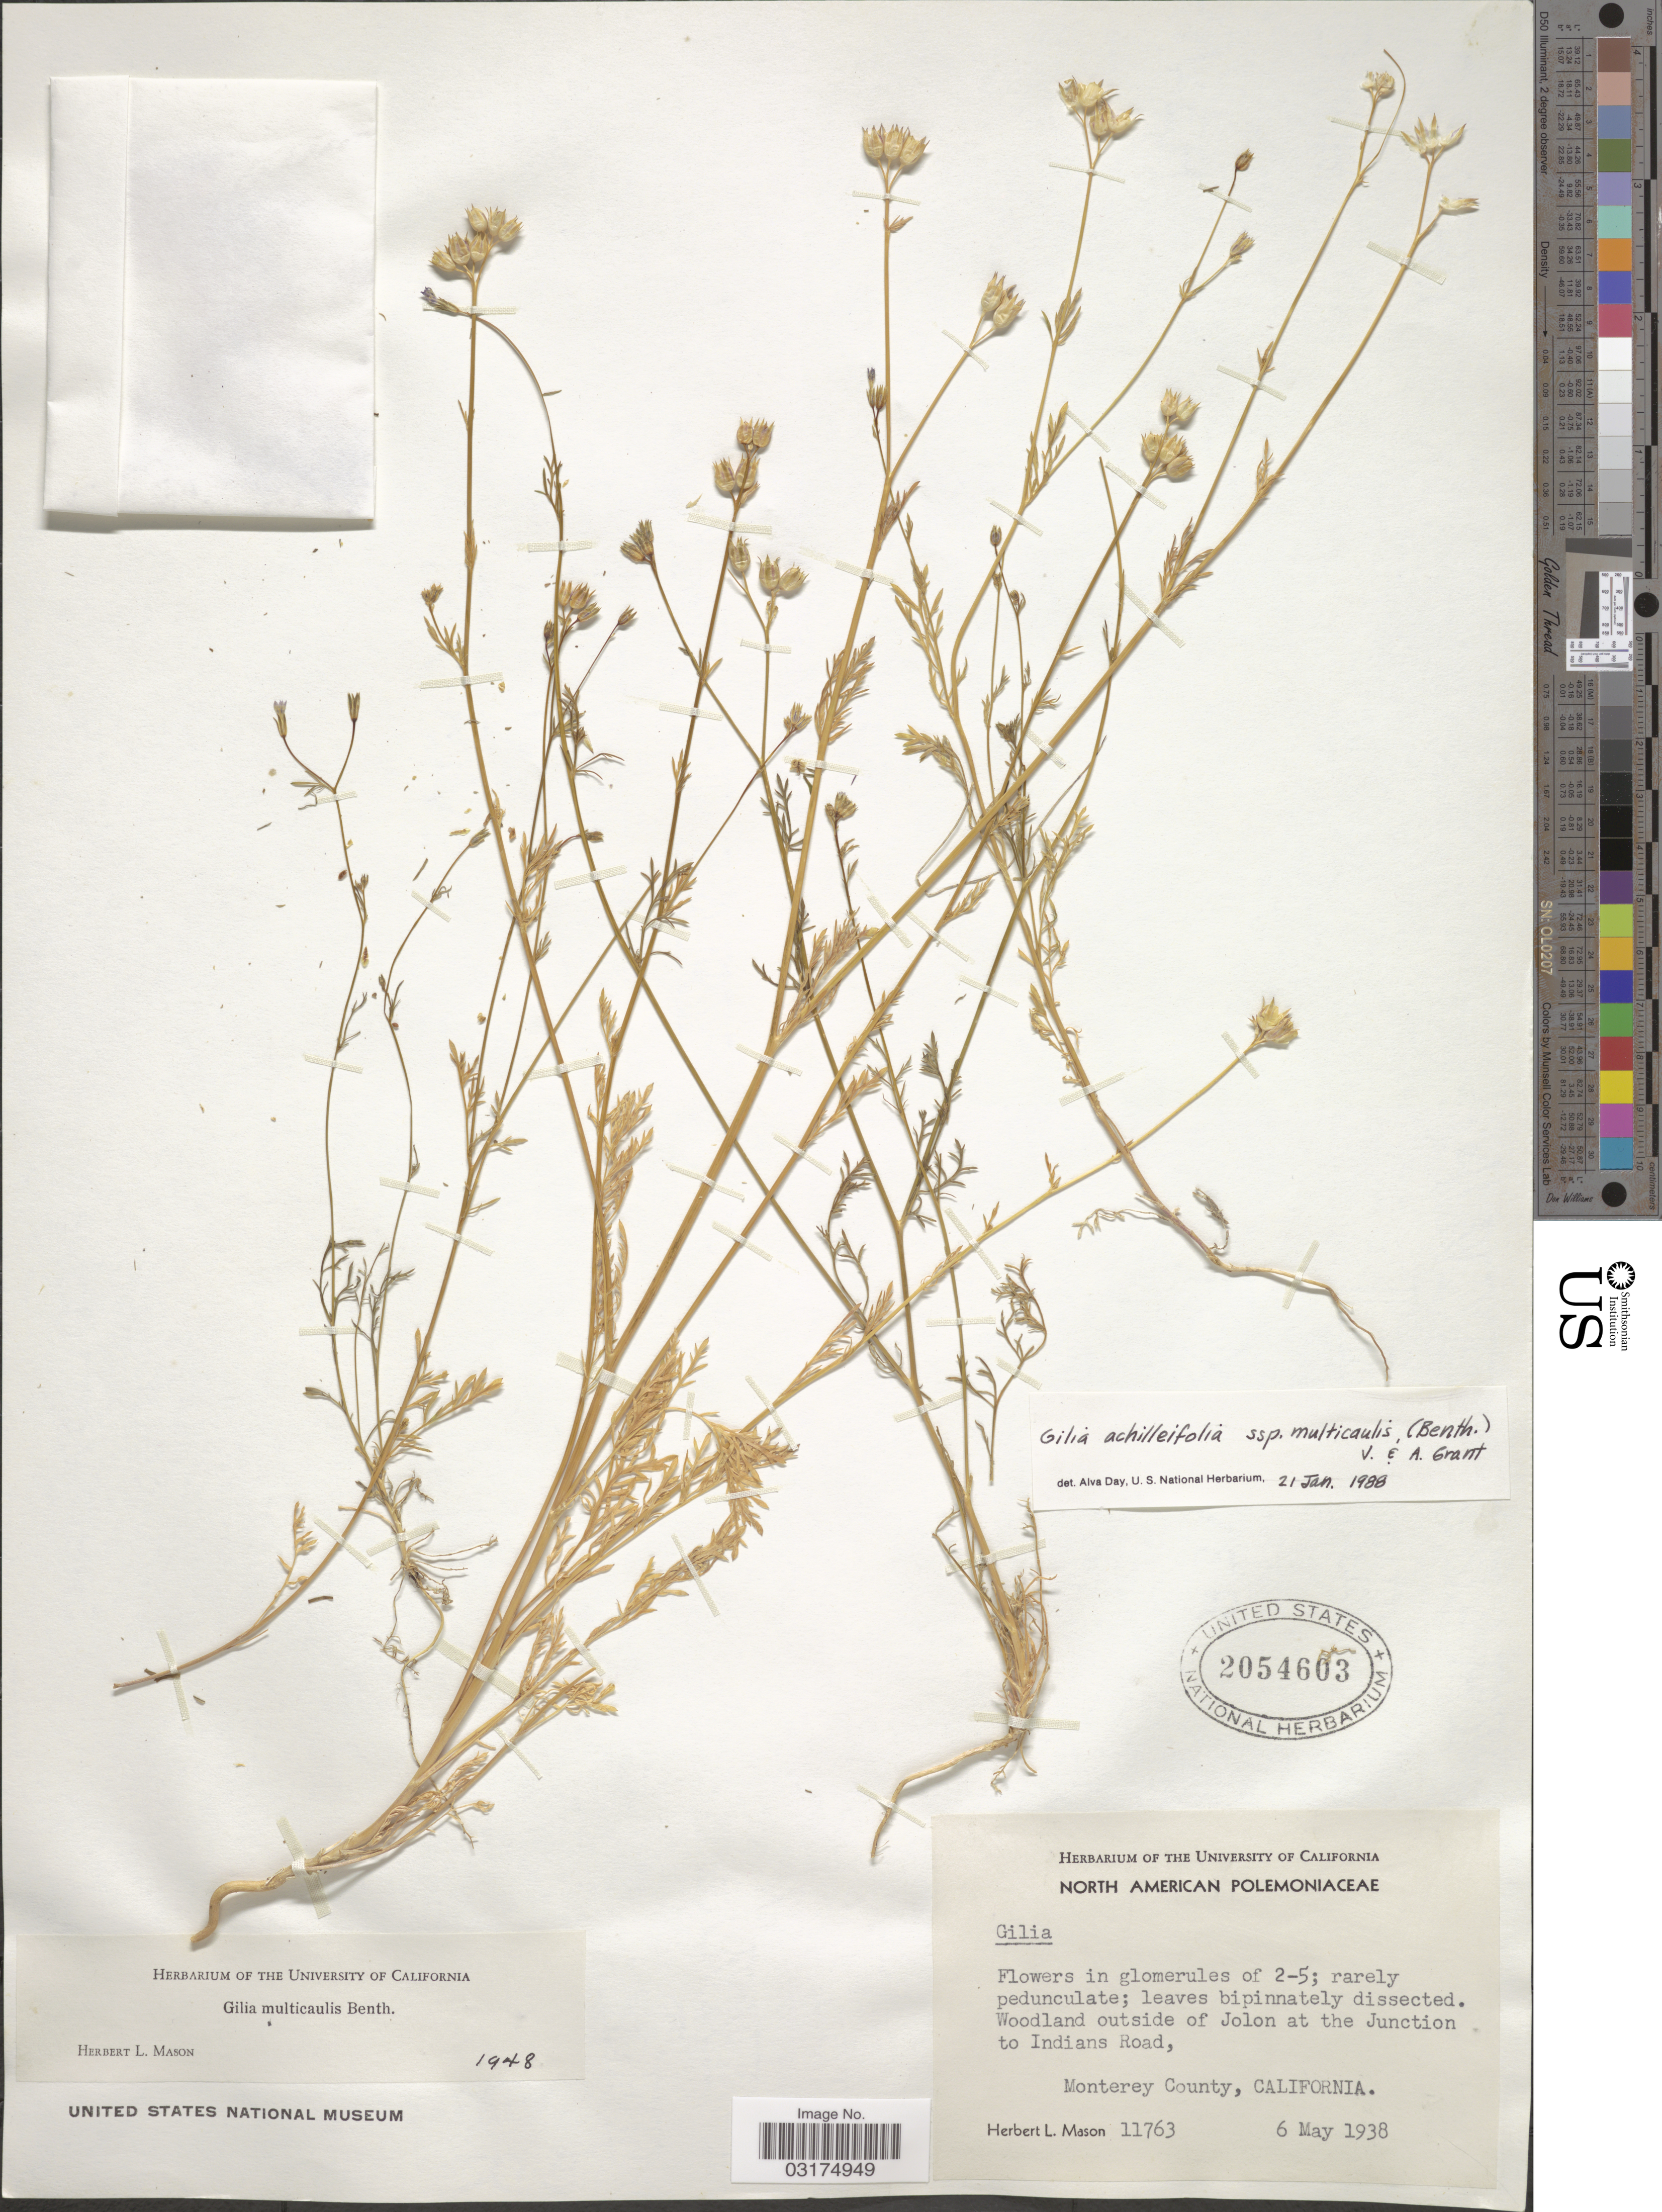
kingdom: Plantae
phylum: Tracheophyta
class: Magnoliopsida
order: Ericales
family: Polemoniaceae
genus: Gilia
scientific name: Gilia achilleifolia subsp. multicaulis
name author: (Benth.) V.E. Grant & A.D. Grant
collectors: H. L. Mason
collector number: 11763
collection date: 1938-05-06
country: United States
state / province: California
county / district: Monterey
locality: Woodland outside of Jolon at the Junction to Indians Road, Monterey County.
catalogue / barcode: US 2054603